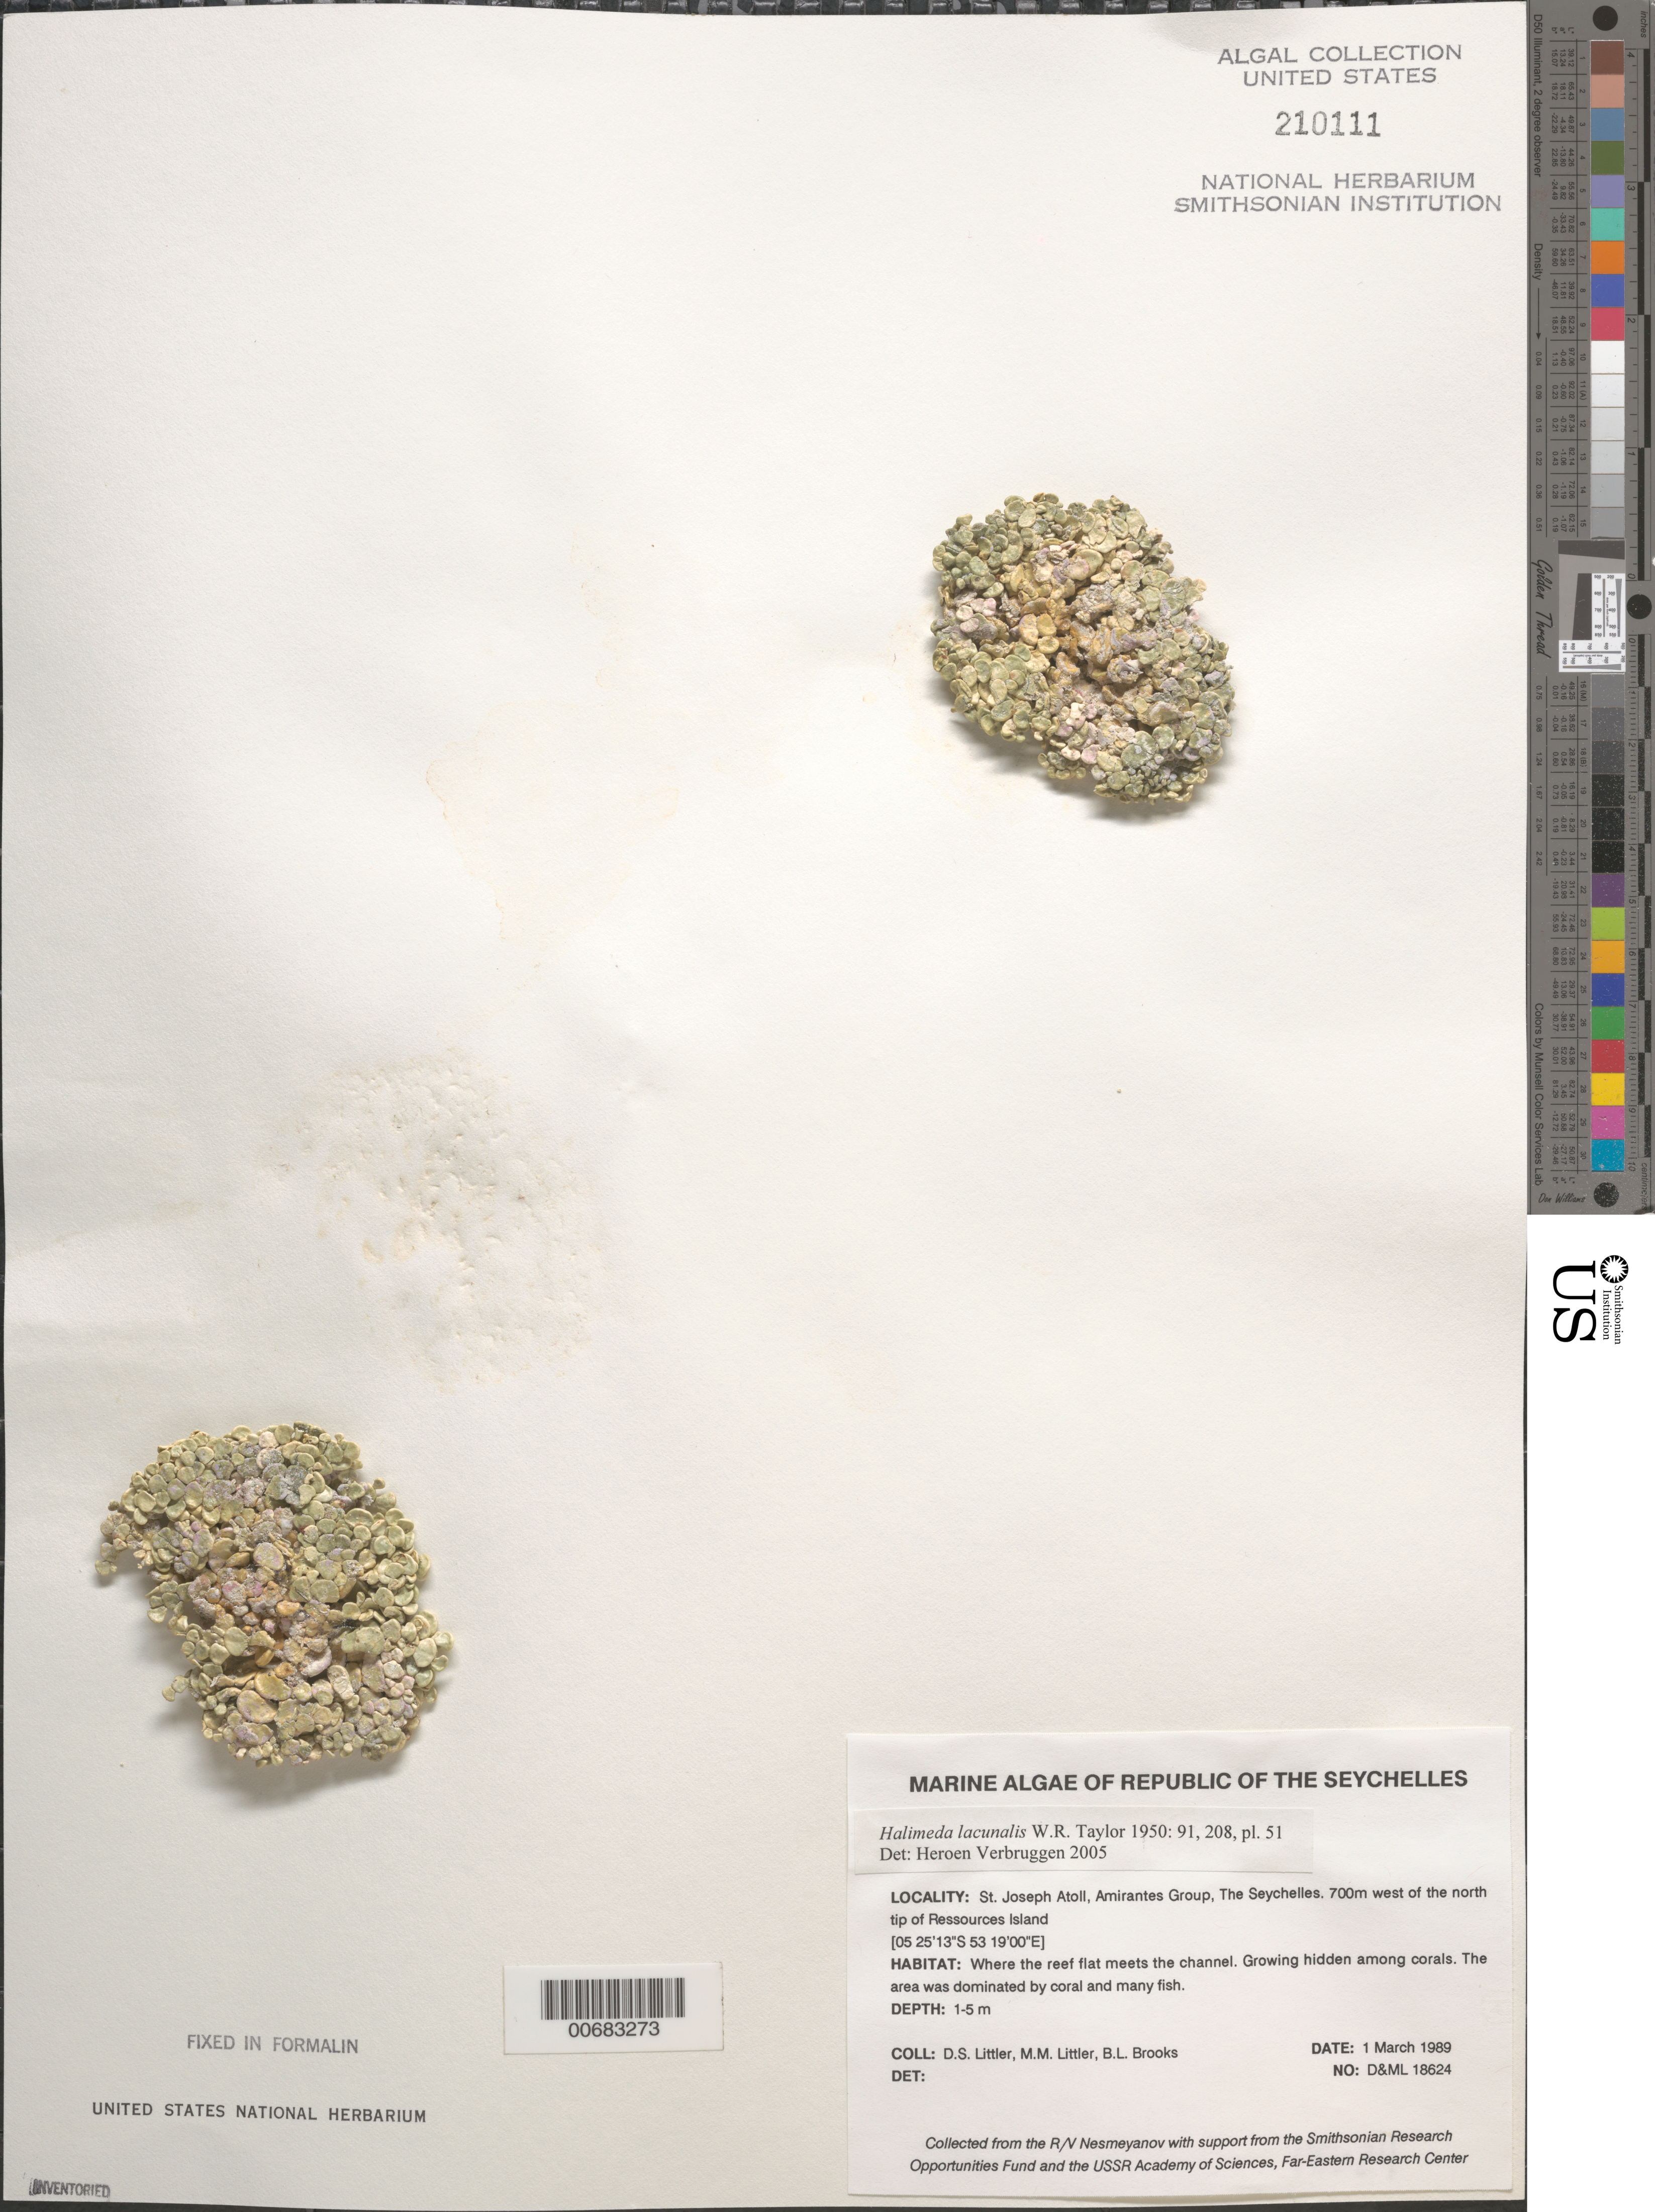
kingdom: Plantae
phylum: Chlorophyta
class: Ulvophyceae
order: Bryopsidales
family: Halimedaceae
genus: Halimeda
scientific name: Halimeda lacunalis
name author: W.R. Taylor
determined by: Verbruggen, H.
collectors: D. S. Littler, M. M. Littler & B. Brooks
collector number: D&ML 18624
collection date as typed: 01 Mar 1989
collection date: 1989-03-01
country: Seychelles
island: St. Joseph Atoll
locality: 700 m west of north tip of Ressources Islet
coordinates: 05 25'13"S, 53 19'00"E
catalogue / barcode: US 210111